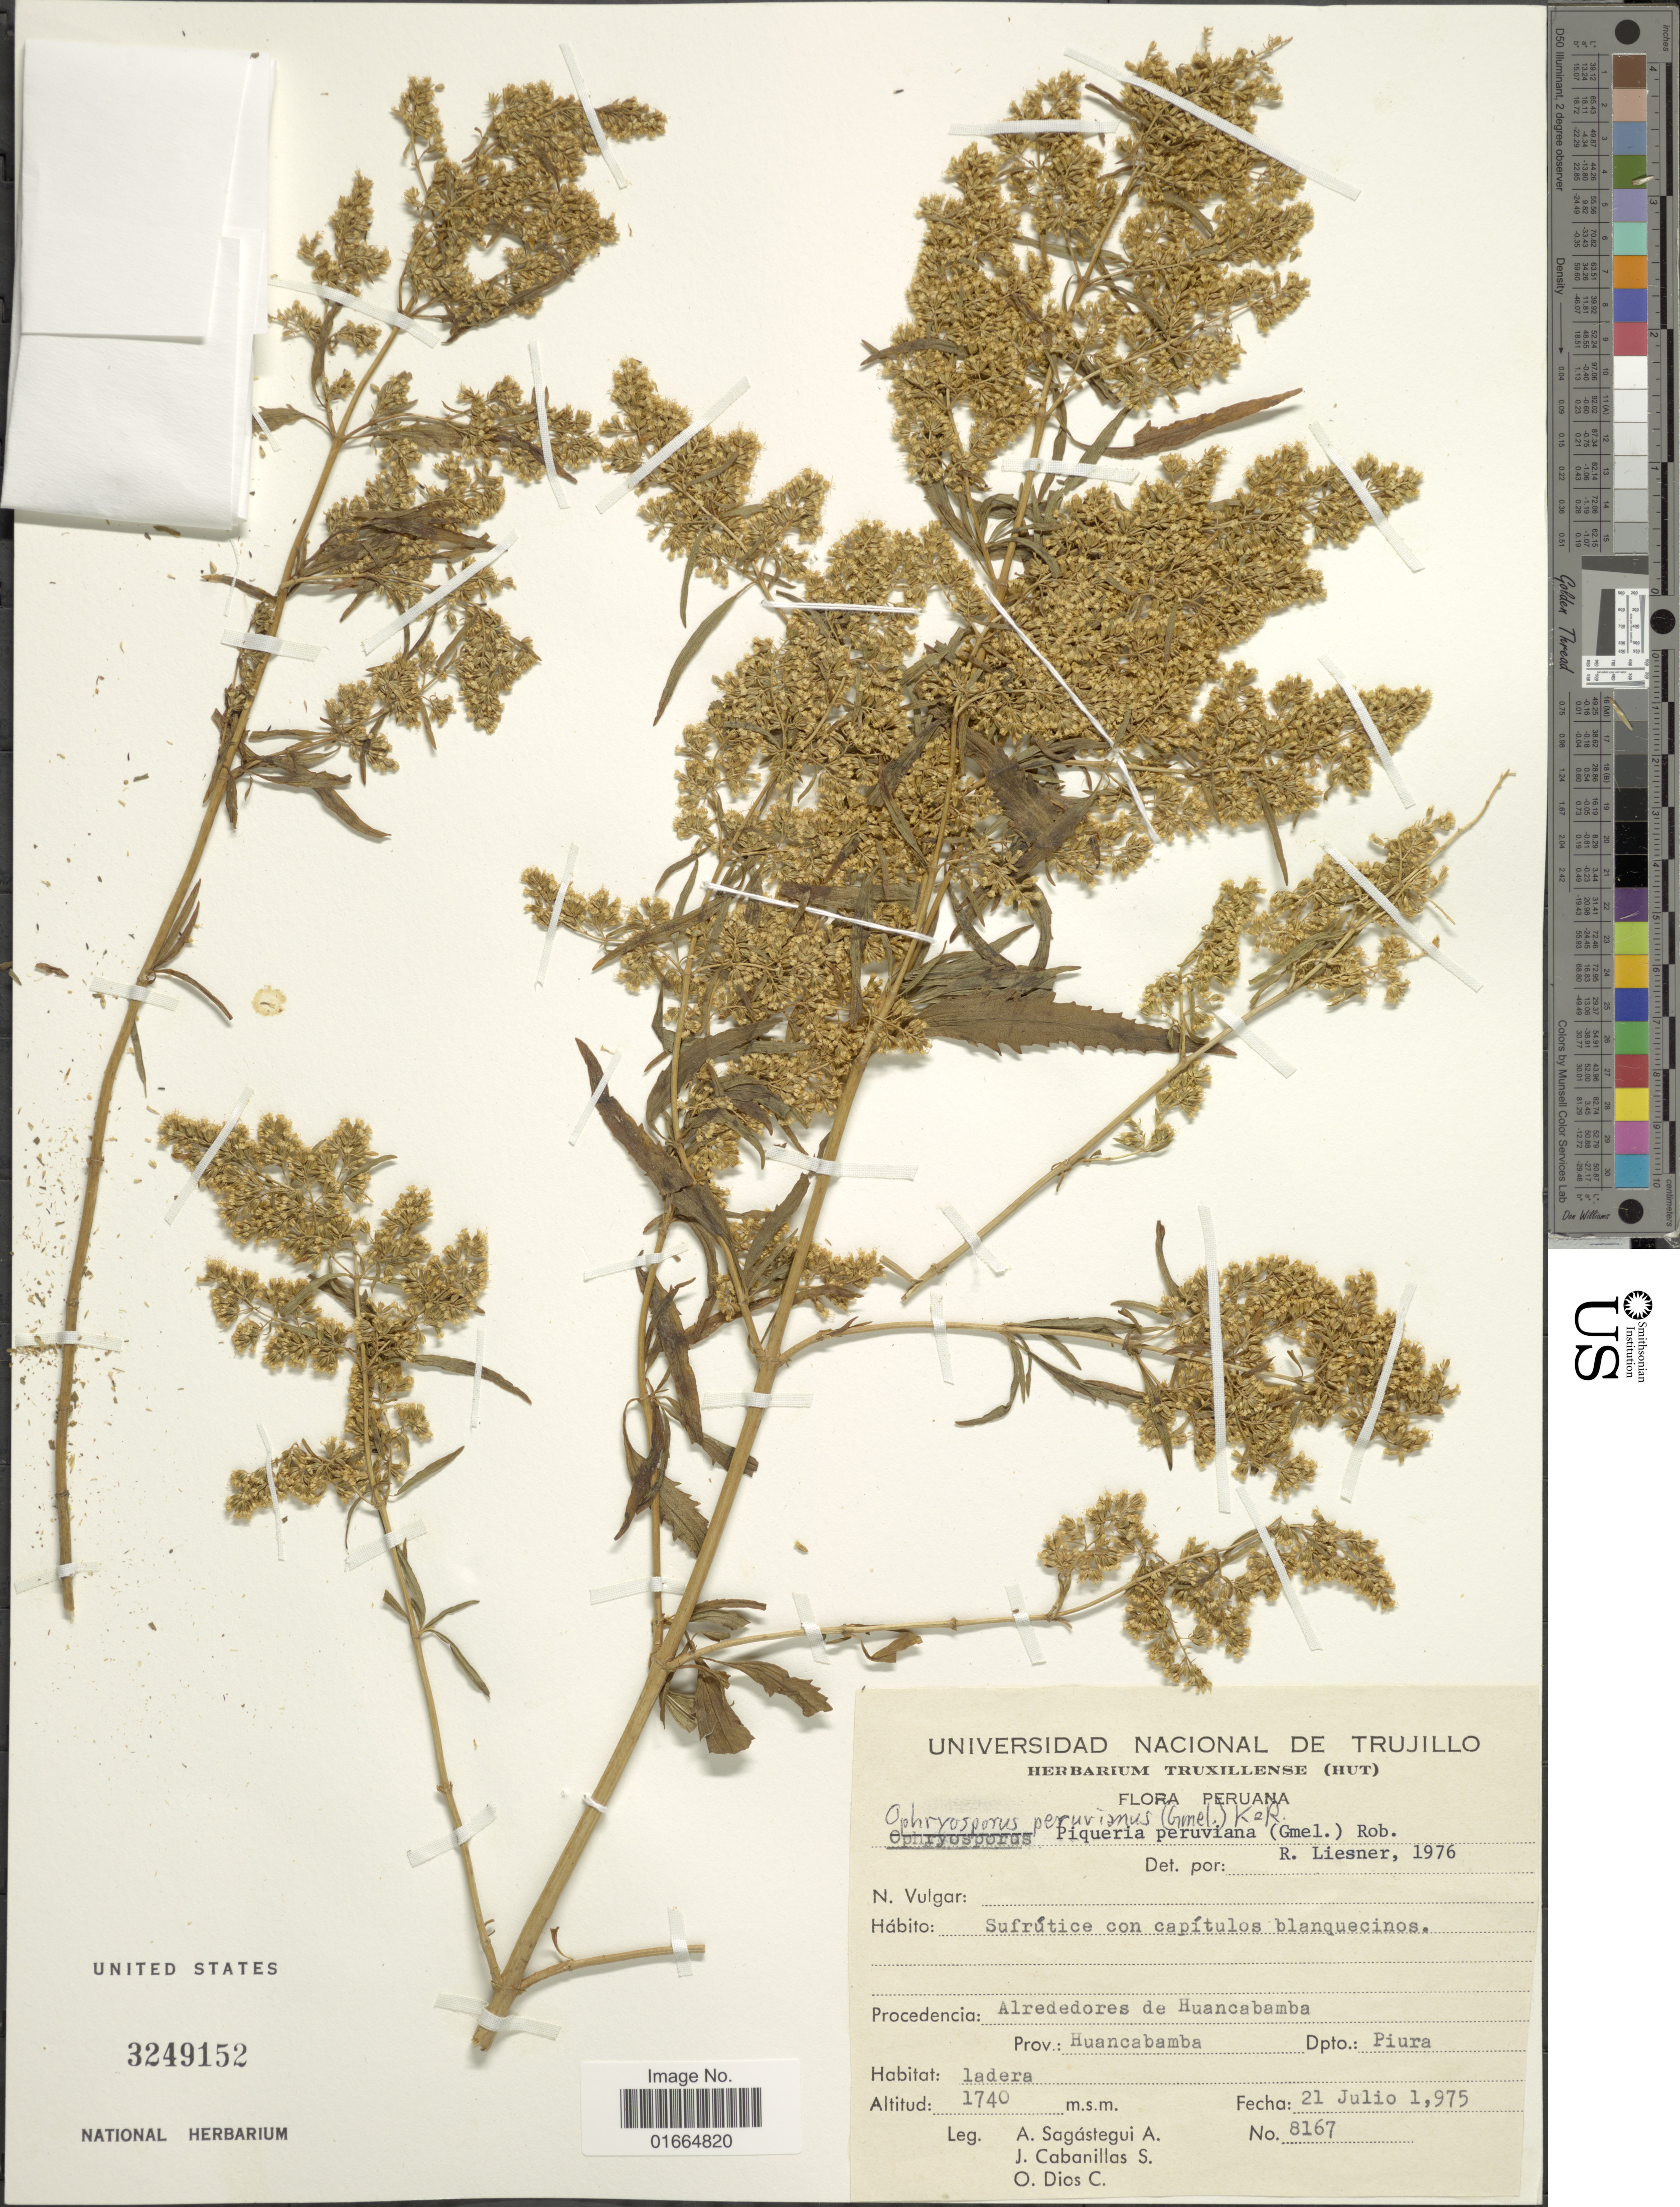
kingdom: Plantae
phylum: Tracheophyta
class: Magnoliopsida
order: Asterales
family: Asteraceae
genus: Ophryosporus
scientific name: Ophryosporus peruvianus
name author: (J.F. Gmel.) R.M. King & H. Rob.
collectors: A. Sagástegui A., J. Cabanillas S. & O. Dios C.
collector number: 8167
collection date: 1975-07-21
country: Peru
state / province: Piura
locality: Alrededores de Huancabamba. Prov: Hancababa. Dpto.: Piura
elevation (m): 1740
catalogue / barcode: US 3249152